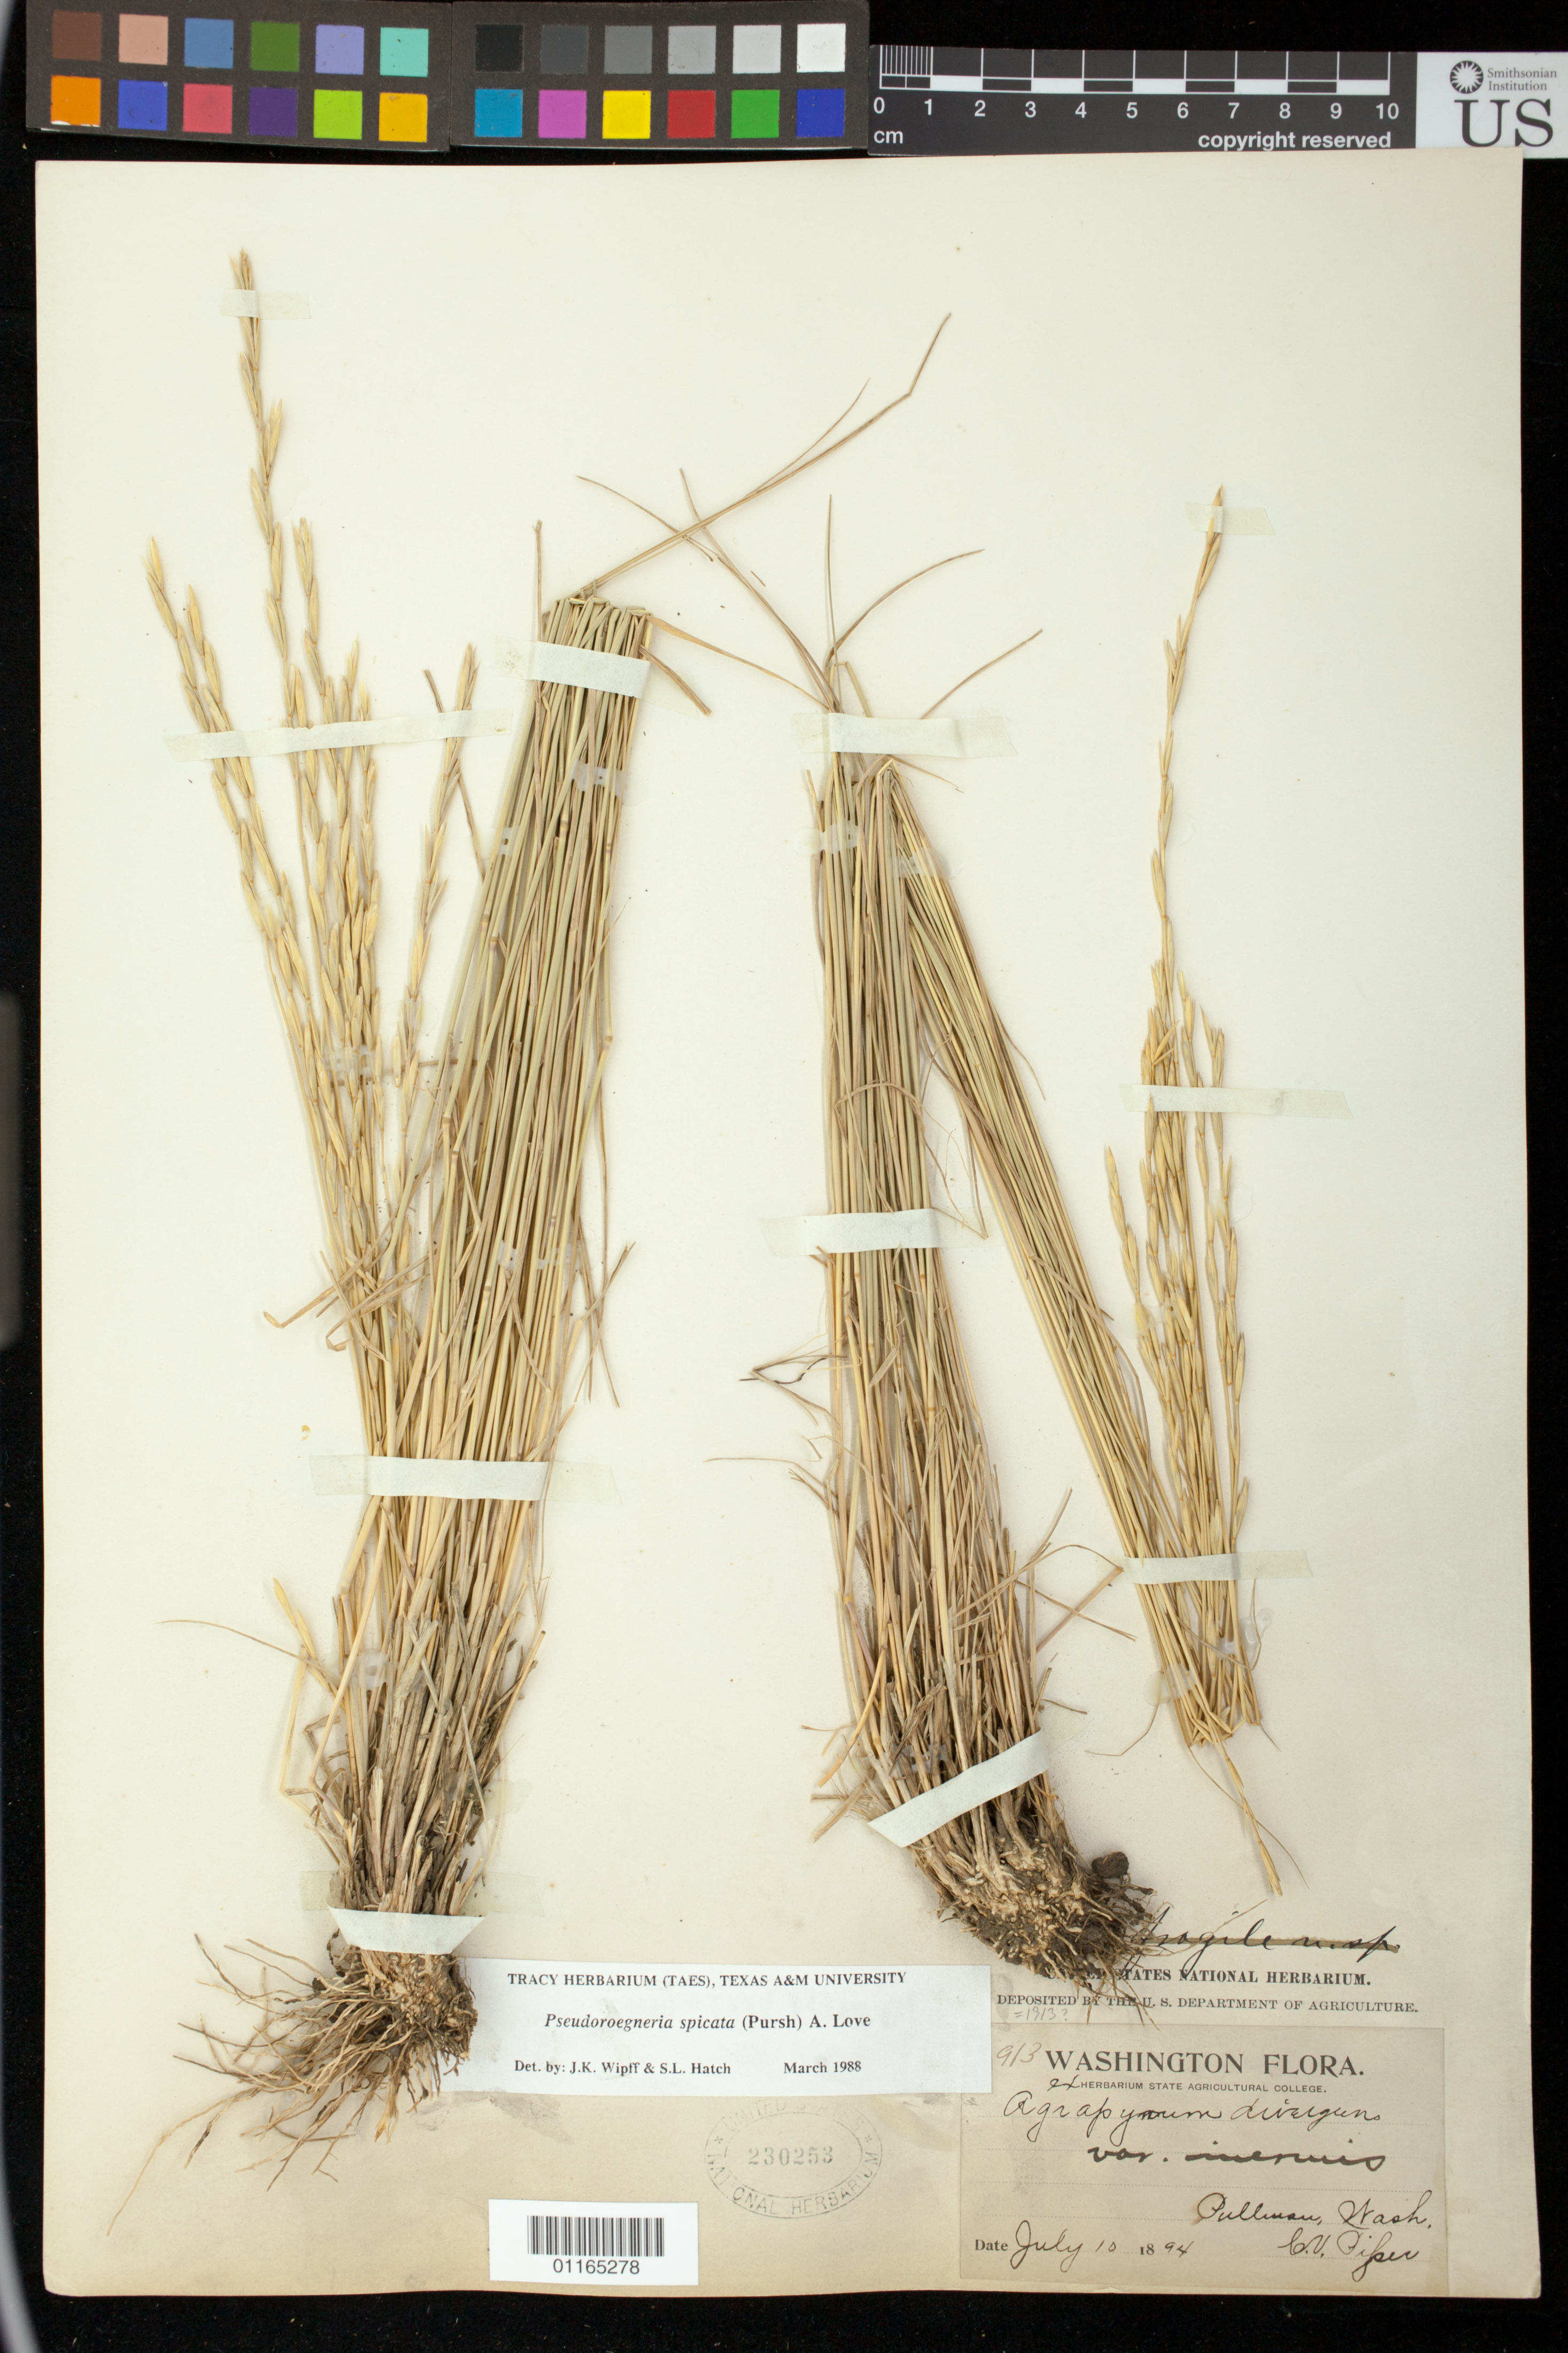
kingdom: Plantae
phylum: Tracheophyta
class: Liliopsida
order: Poales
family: Poaceae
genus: Agropyron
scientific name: Agropyron divergens var. inerme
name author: Scribn. & J.G. Sm.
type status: Syntype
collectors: C. V. Piper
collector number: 1913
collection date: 1894-07-10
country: United States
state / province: Washington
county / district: Whitman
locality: Pullman, Wash.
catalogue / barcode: US 230253